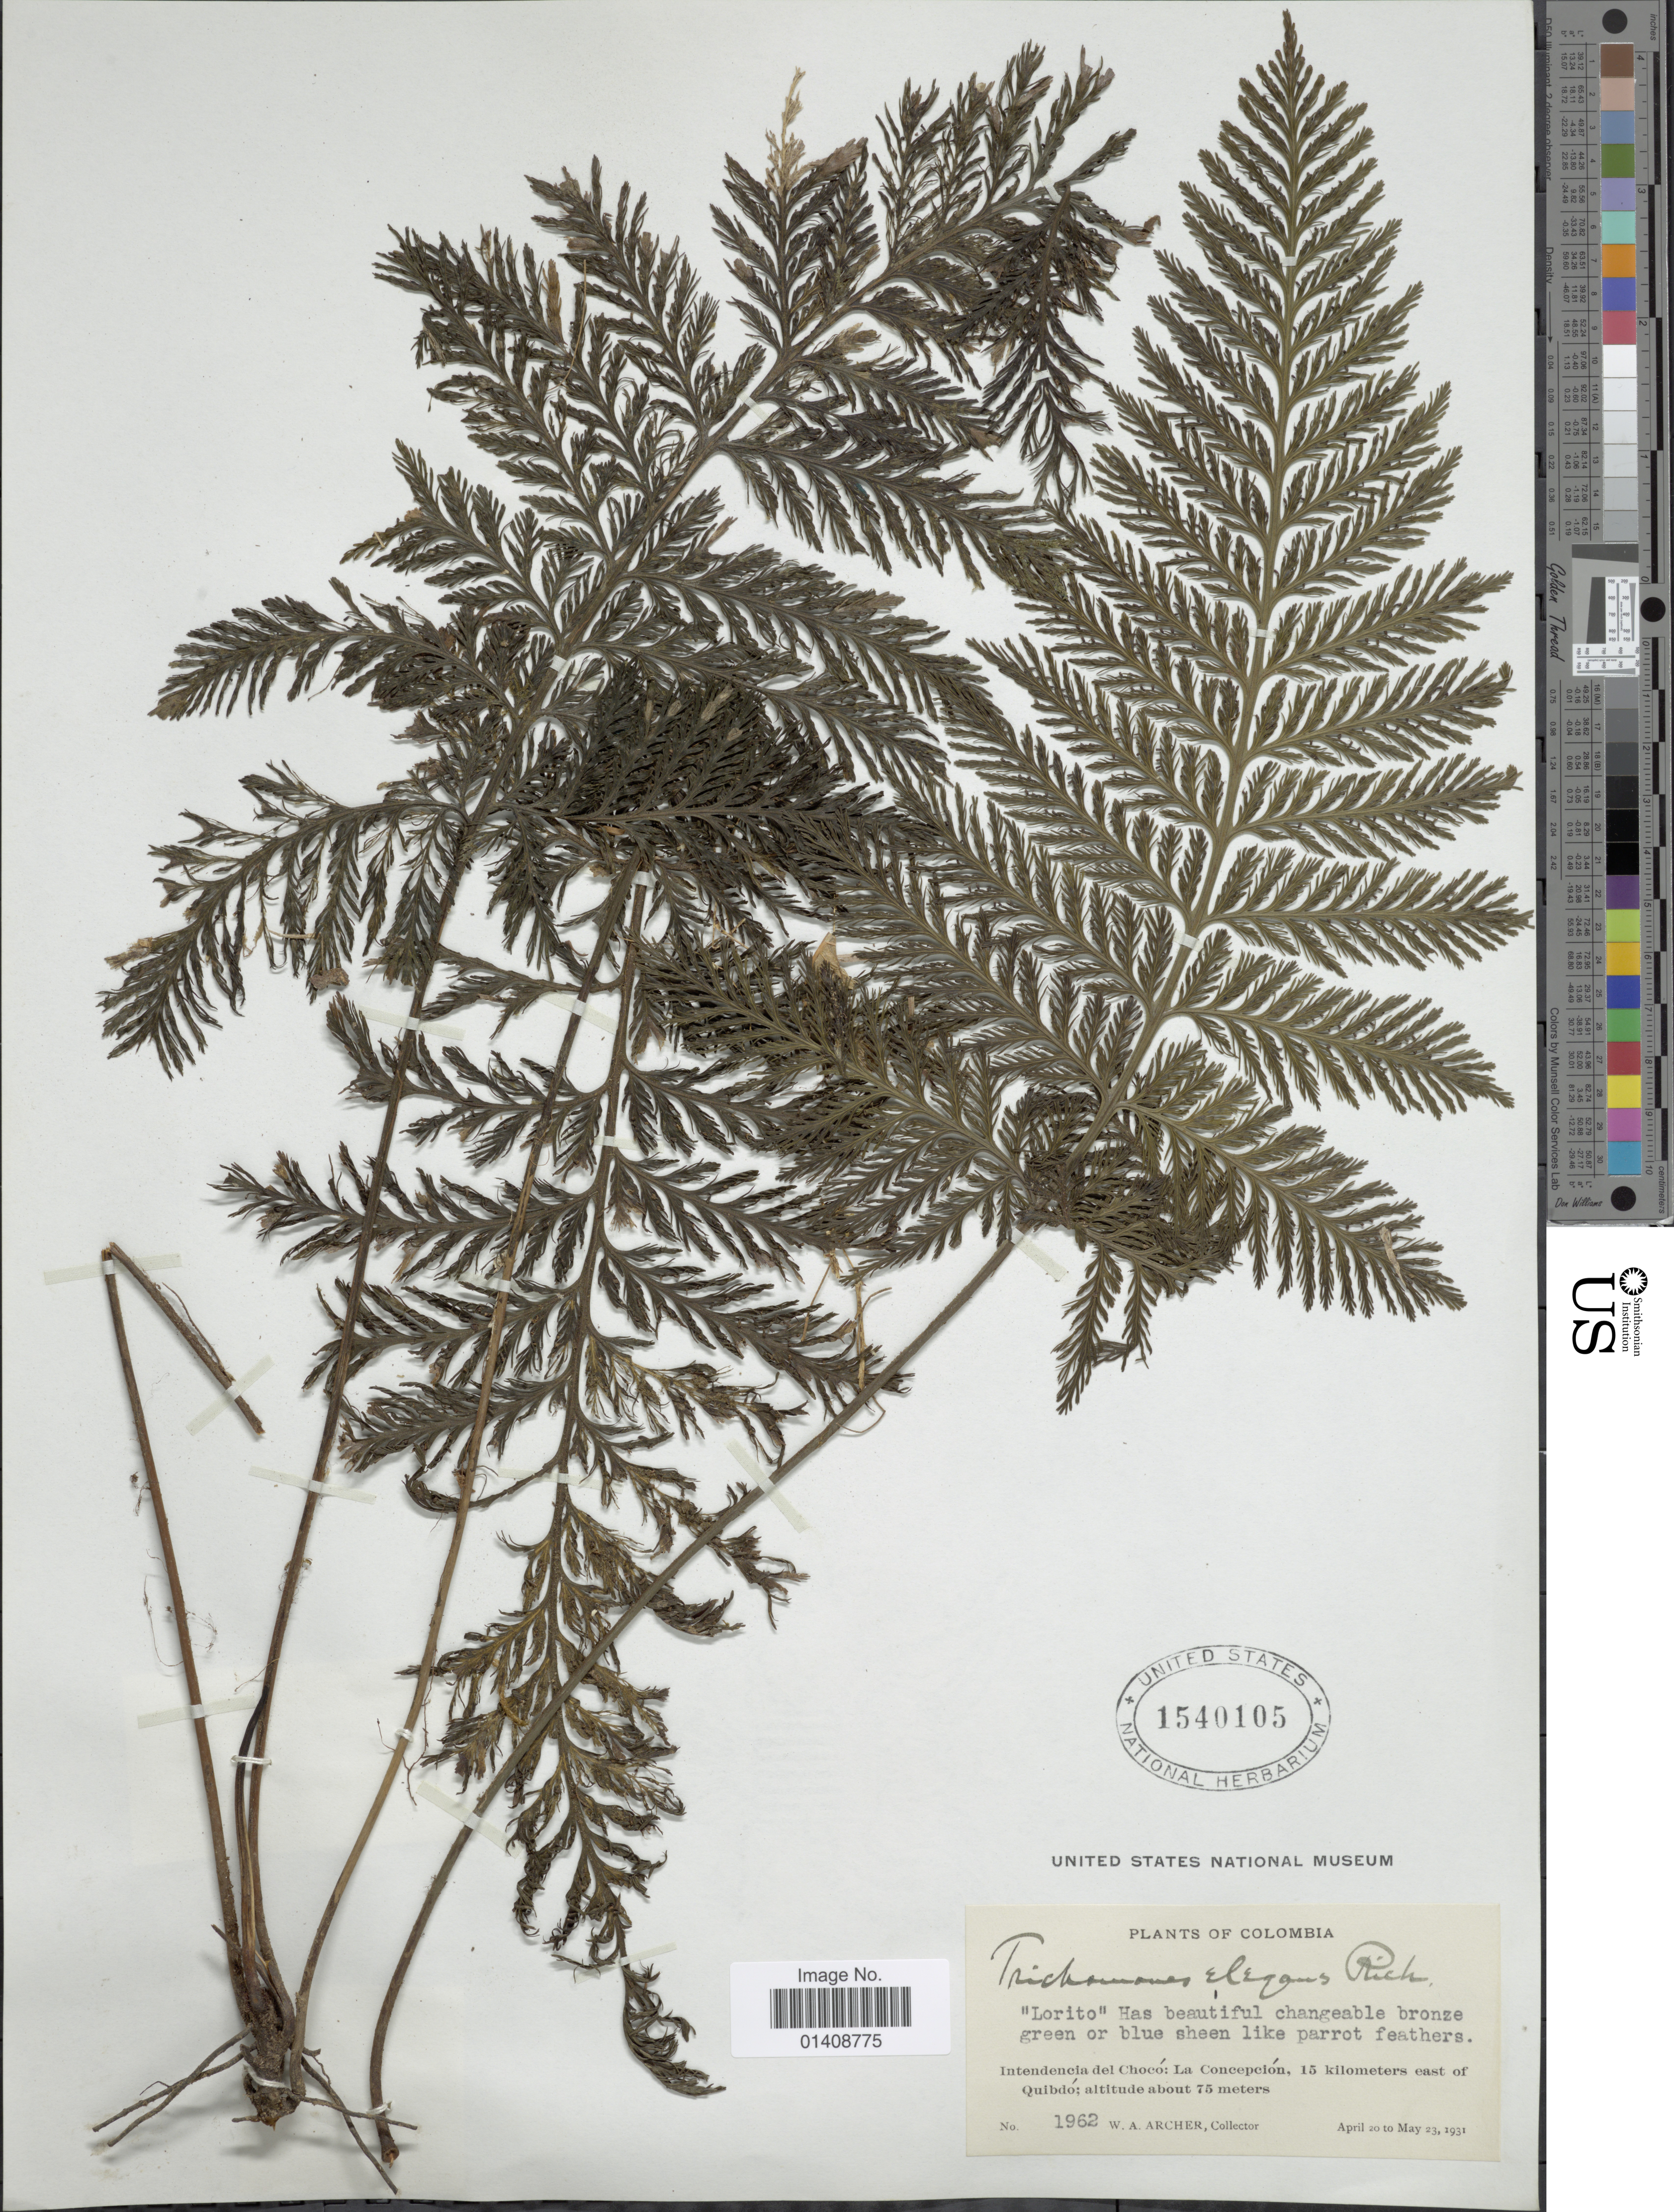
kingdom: Plantae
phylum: Tracheophyta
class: Polypodiopsida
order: Hymenophyllales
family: Hymenophyllaceae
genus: Trichomanes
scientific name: Trichomanes elegans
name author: Rich.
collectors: W. A. Archer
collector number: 1962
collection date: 1931-04-20/1931-05-23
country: Colombia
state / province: Chocó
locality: La Concepcion, 15 kilometers east of Quibdo.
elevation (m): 75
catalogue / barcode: US 1540105